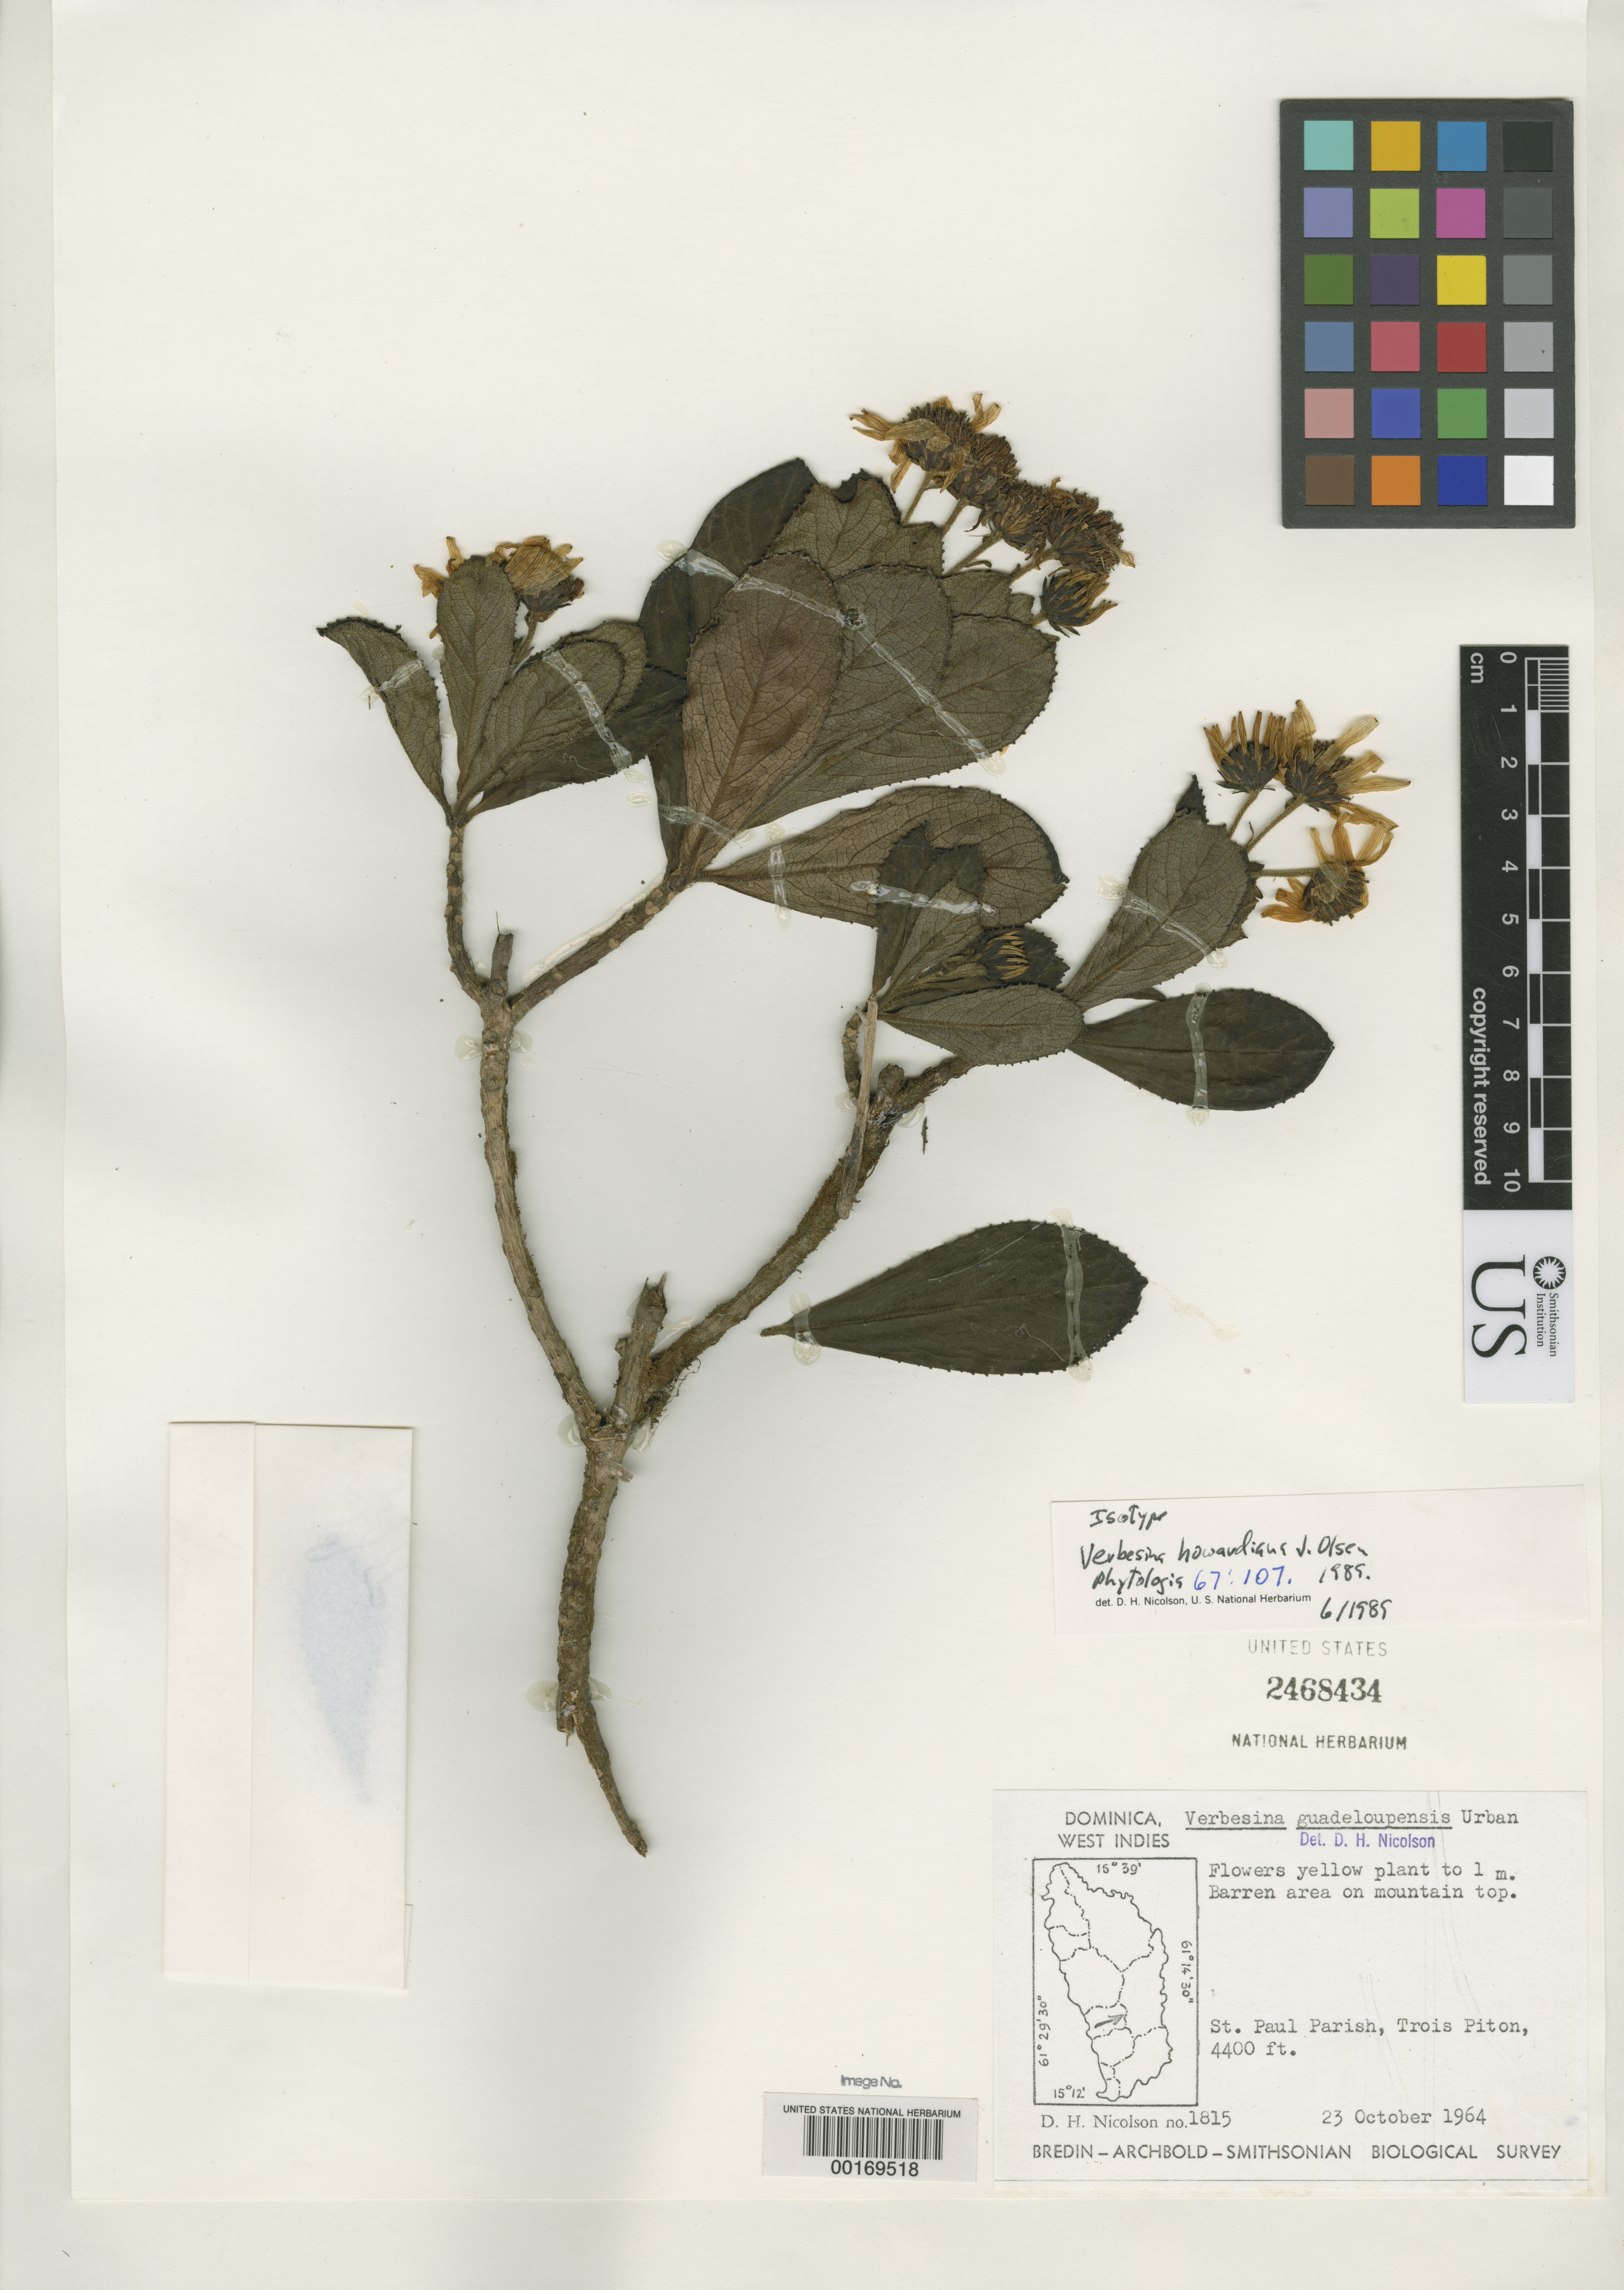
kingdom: Plantae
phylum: Tracheophyta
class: Magnoliopsida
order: Asterales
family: Asteraceae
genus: Verbesina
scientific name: Verbesina howardiana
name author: Olsen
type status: Isotype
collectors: D. H. Nicolson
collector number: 1815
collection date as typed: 23 Oct 1964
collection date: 1964-10-23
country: Dominica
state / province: St. Paul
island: Dominica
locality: Morne Trois Piton, barren area on Mountain top.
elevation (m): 1341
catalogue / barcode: US 2468434